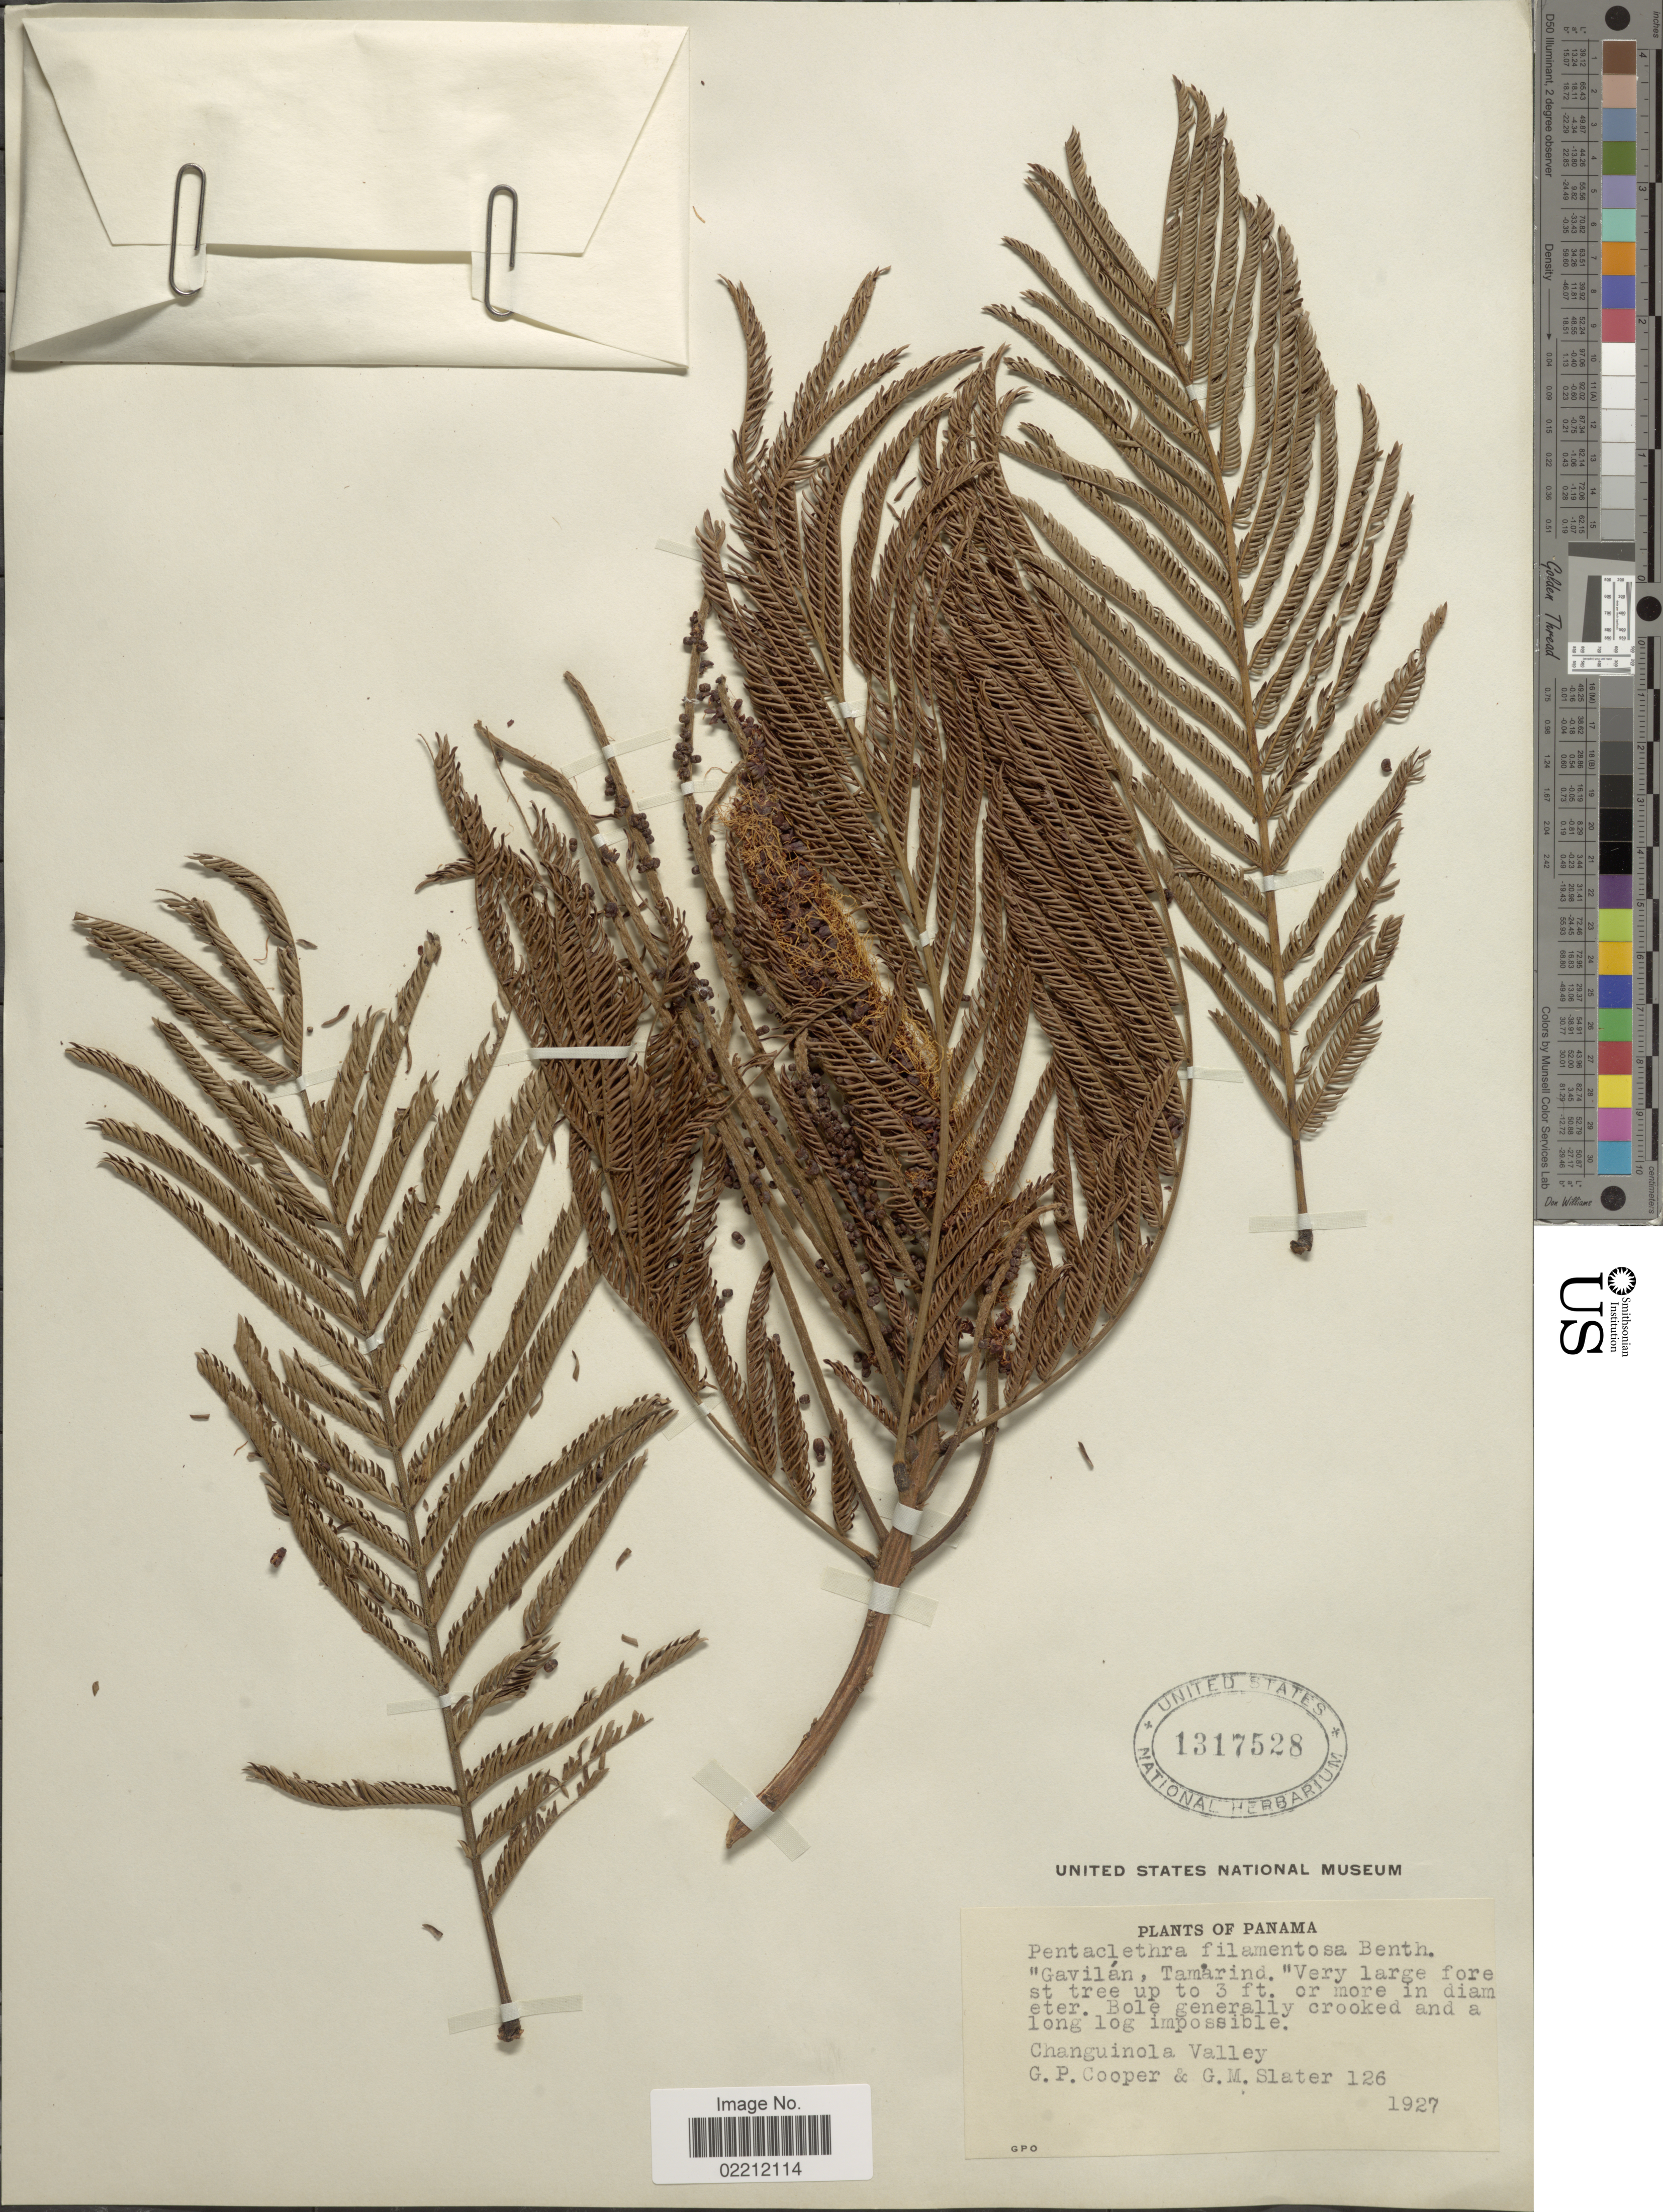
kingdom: Plantae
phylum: Tracheophyta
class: Magnoliopsida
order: Fabales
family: Fabaceae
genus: Pentaclethra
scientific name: Pentaclethra macroloba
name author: (Willd.) Kuntze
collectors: G. Cooper & G. Slater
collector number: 126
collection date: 1927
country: Panama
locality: Changuinola Valley.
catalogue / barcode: US 1317528